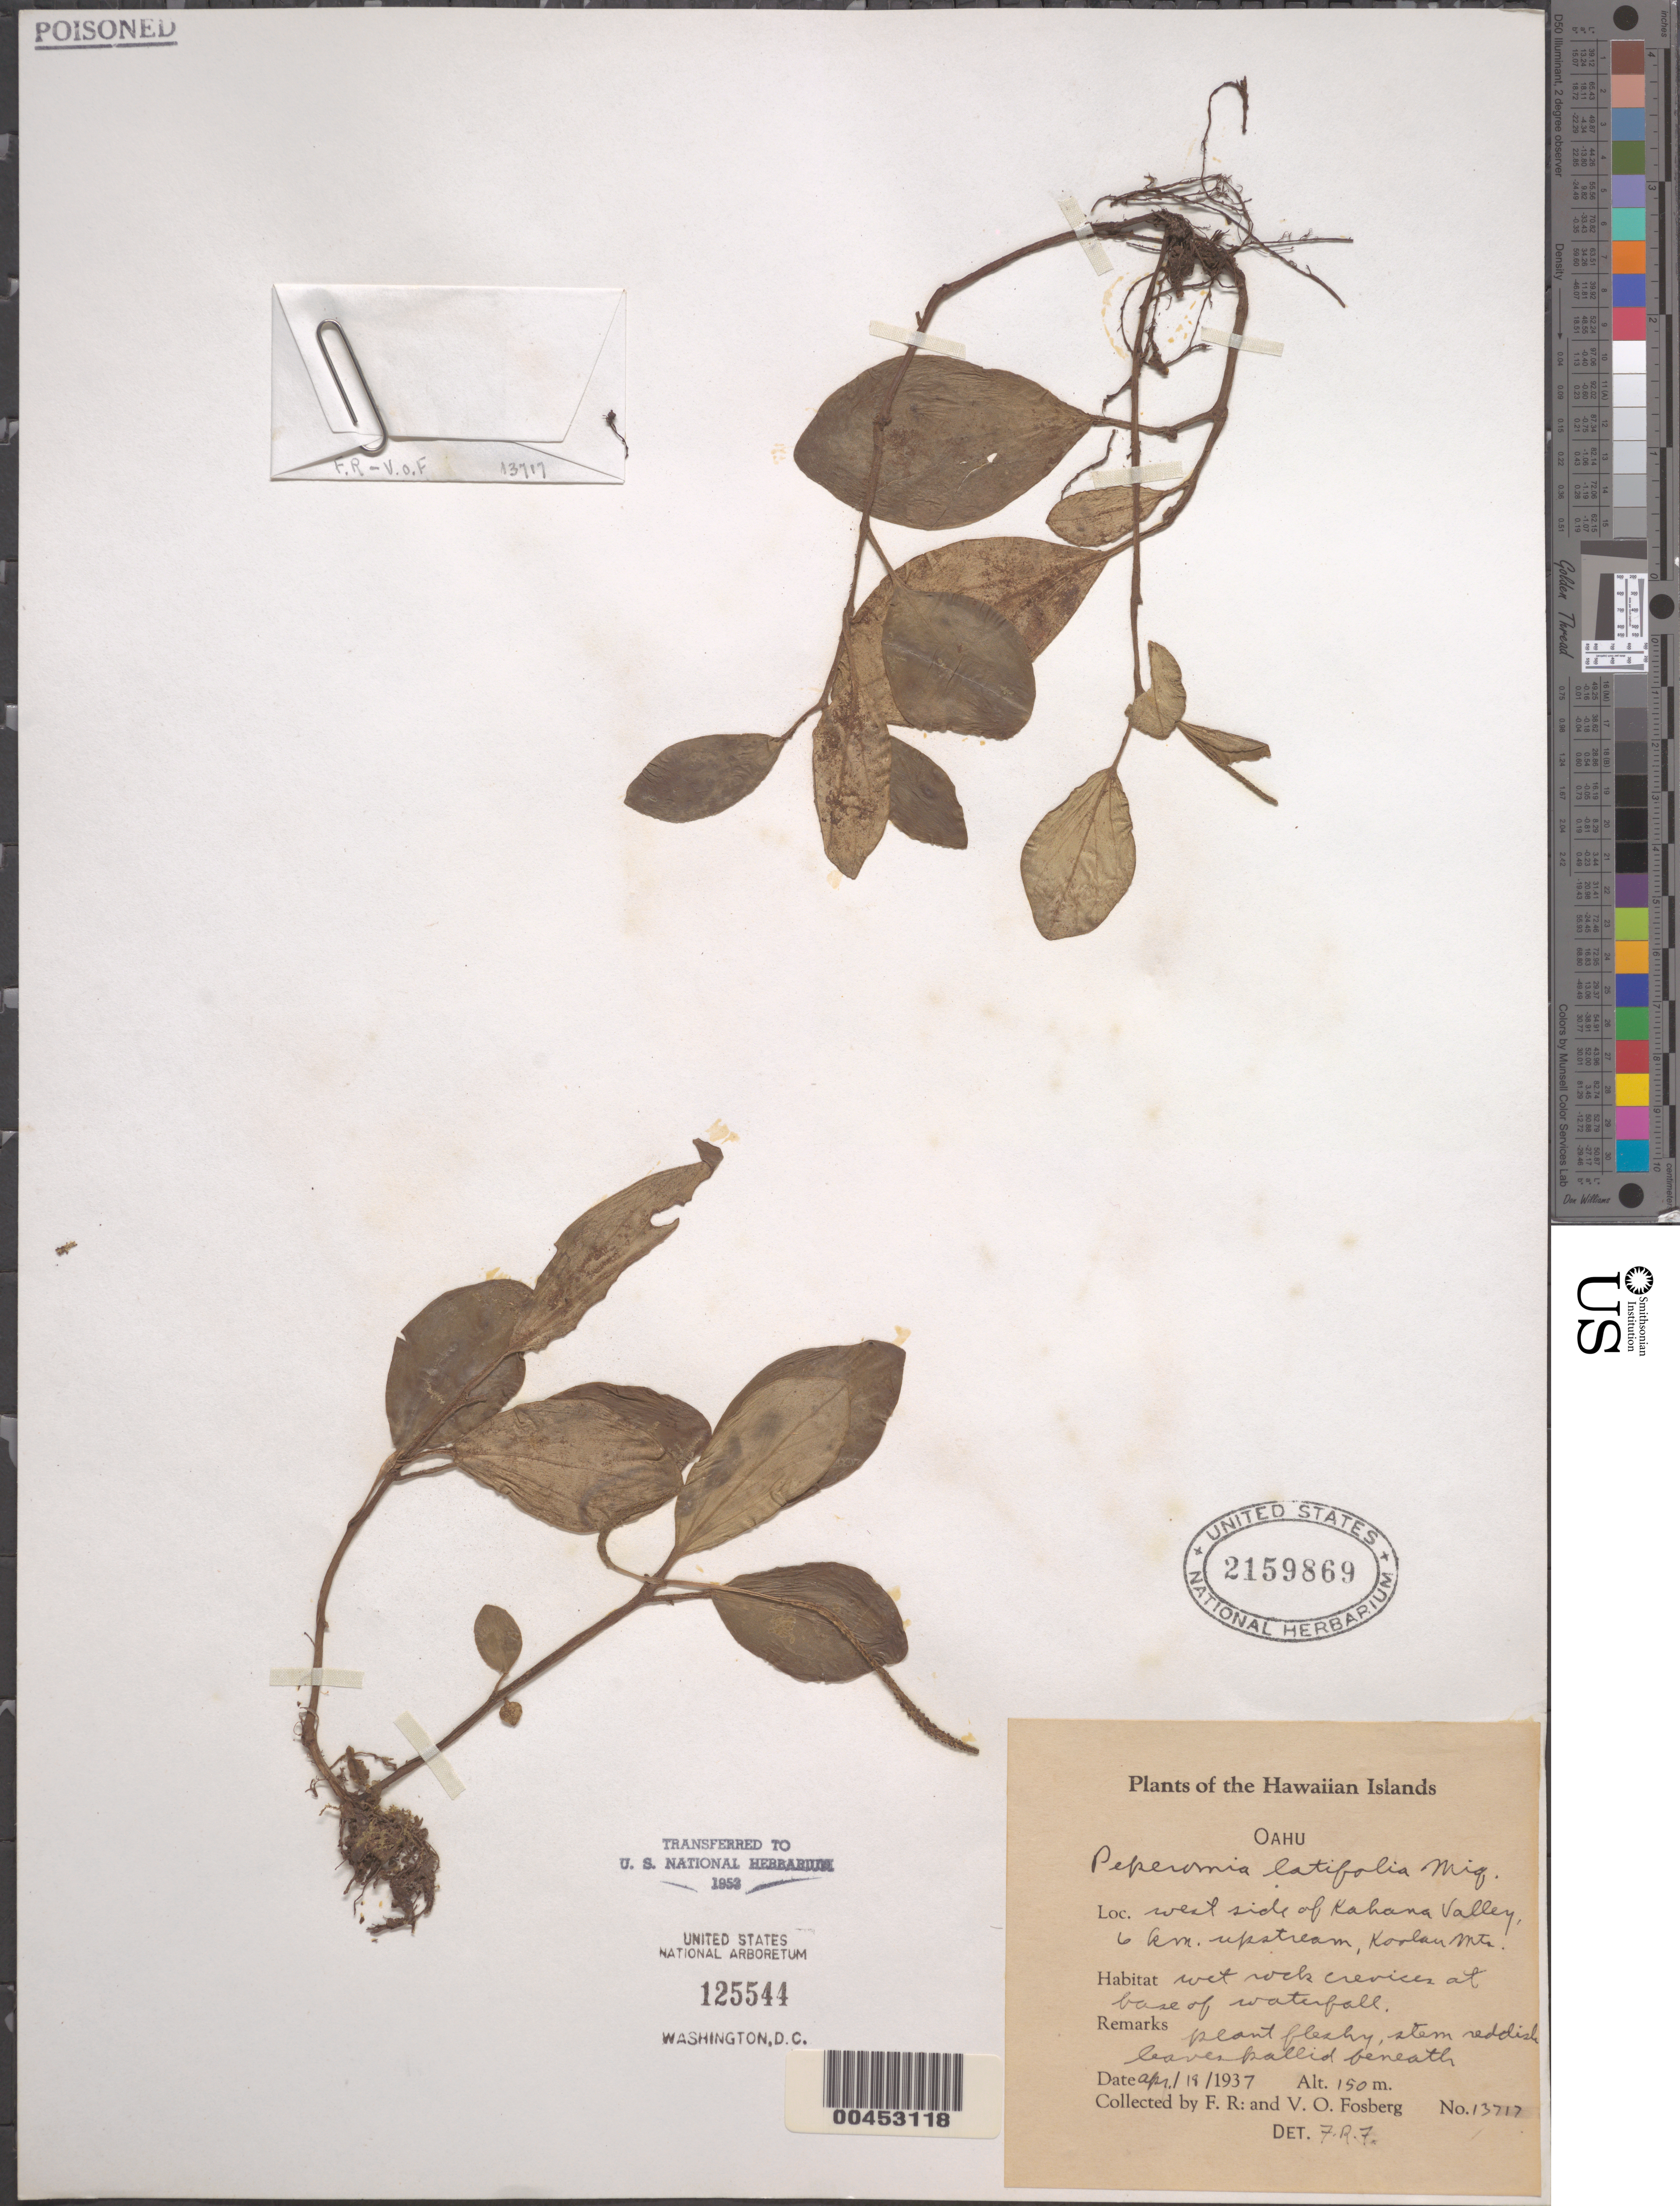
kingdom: Plantae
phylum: Tracheophyta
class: Magnoliopsida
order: Piperales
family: Piperaceae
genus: Peperomia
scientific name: Peperomia latifolia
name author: Miq.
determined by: Fosberg, F. R.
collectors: F. R. Fosberg & V. O. Fosberg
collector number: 13717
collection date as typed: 18 Apr 1937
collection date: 1937-04-18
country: United States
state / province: Hawaii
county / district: Honolulu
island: Oahu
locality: W side of Kahana Valley, 6 km upstream, Koolau Mts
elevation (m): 150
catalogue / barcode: US 2159869